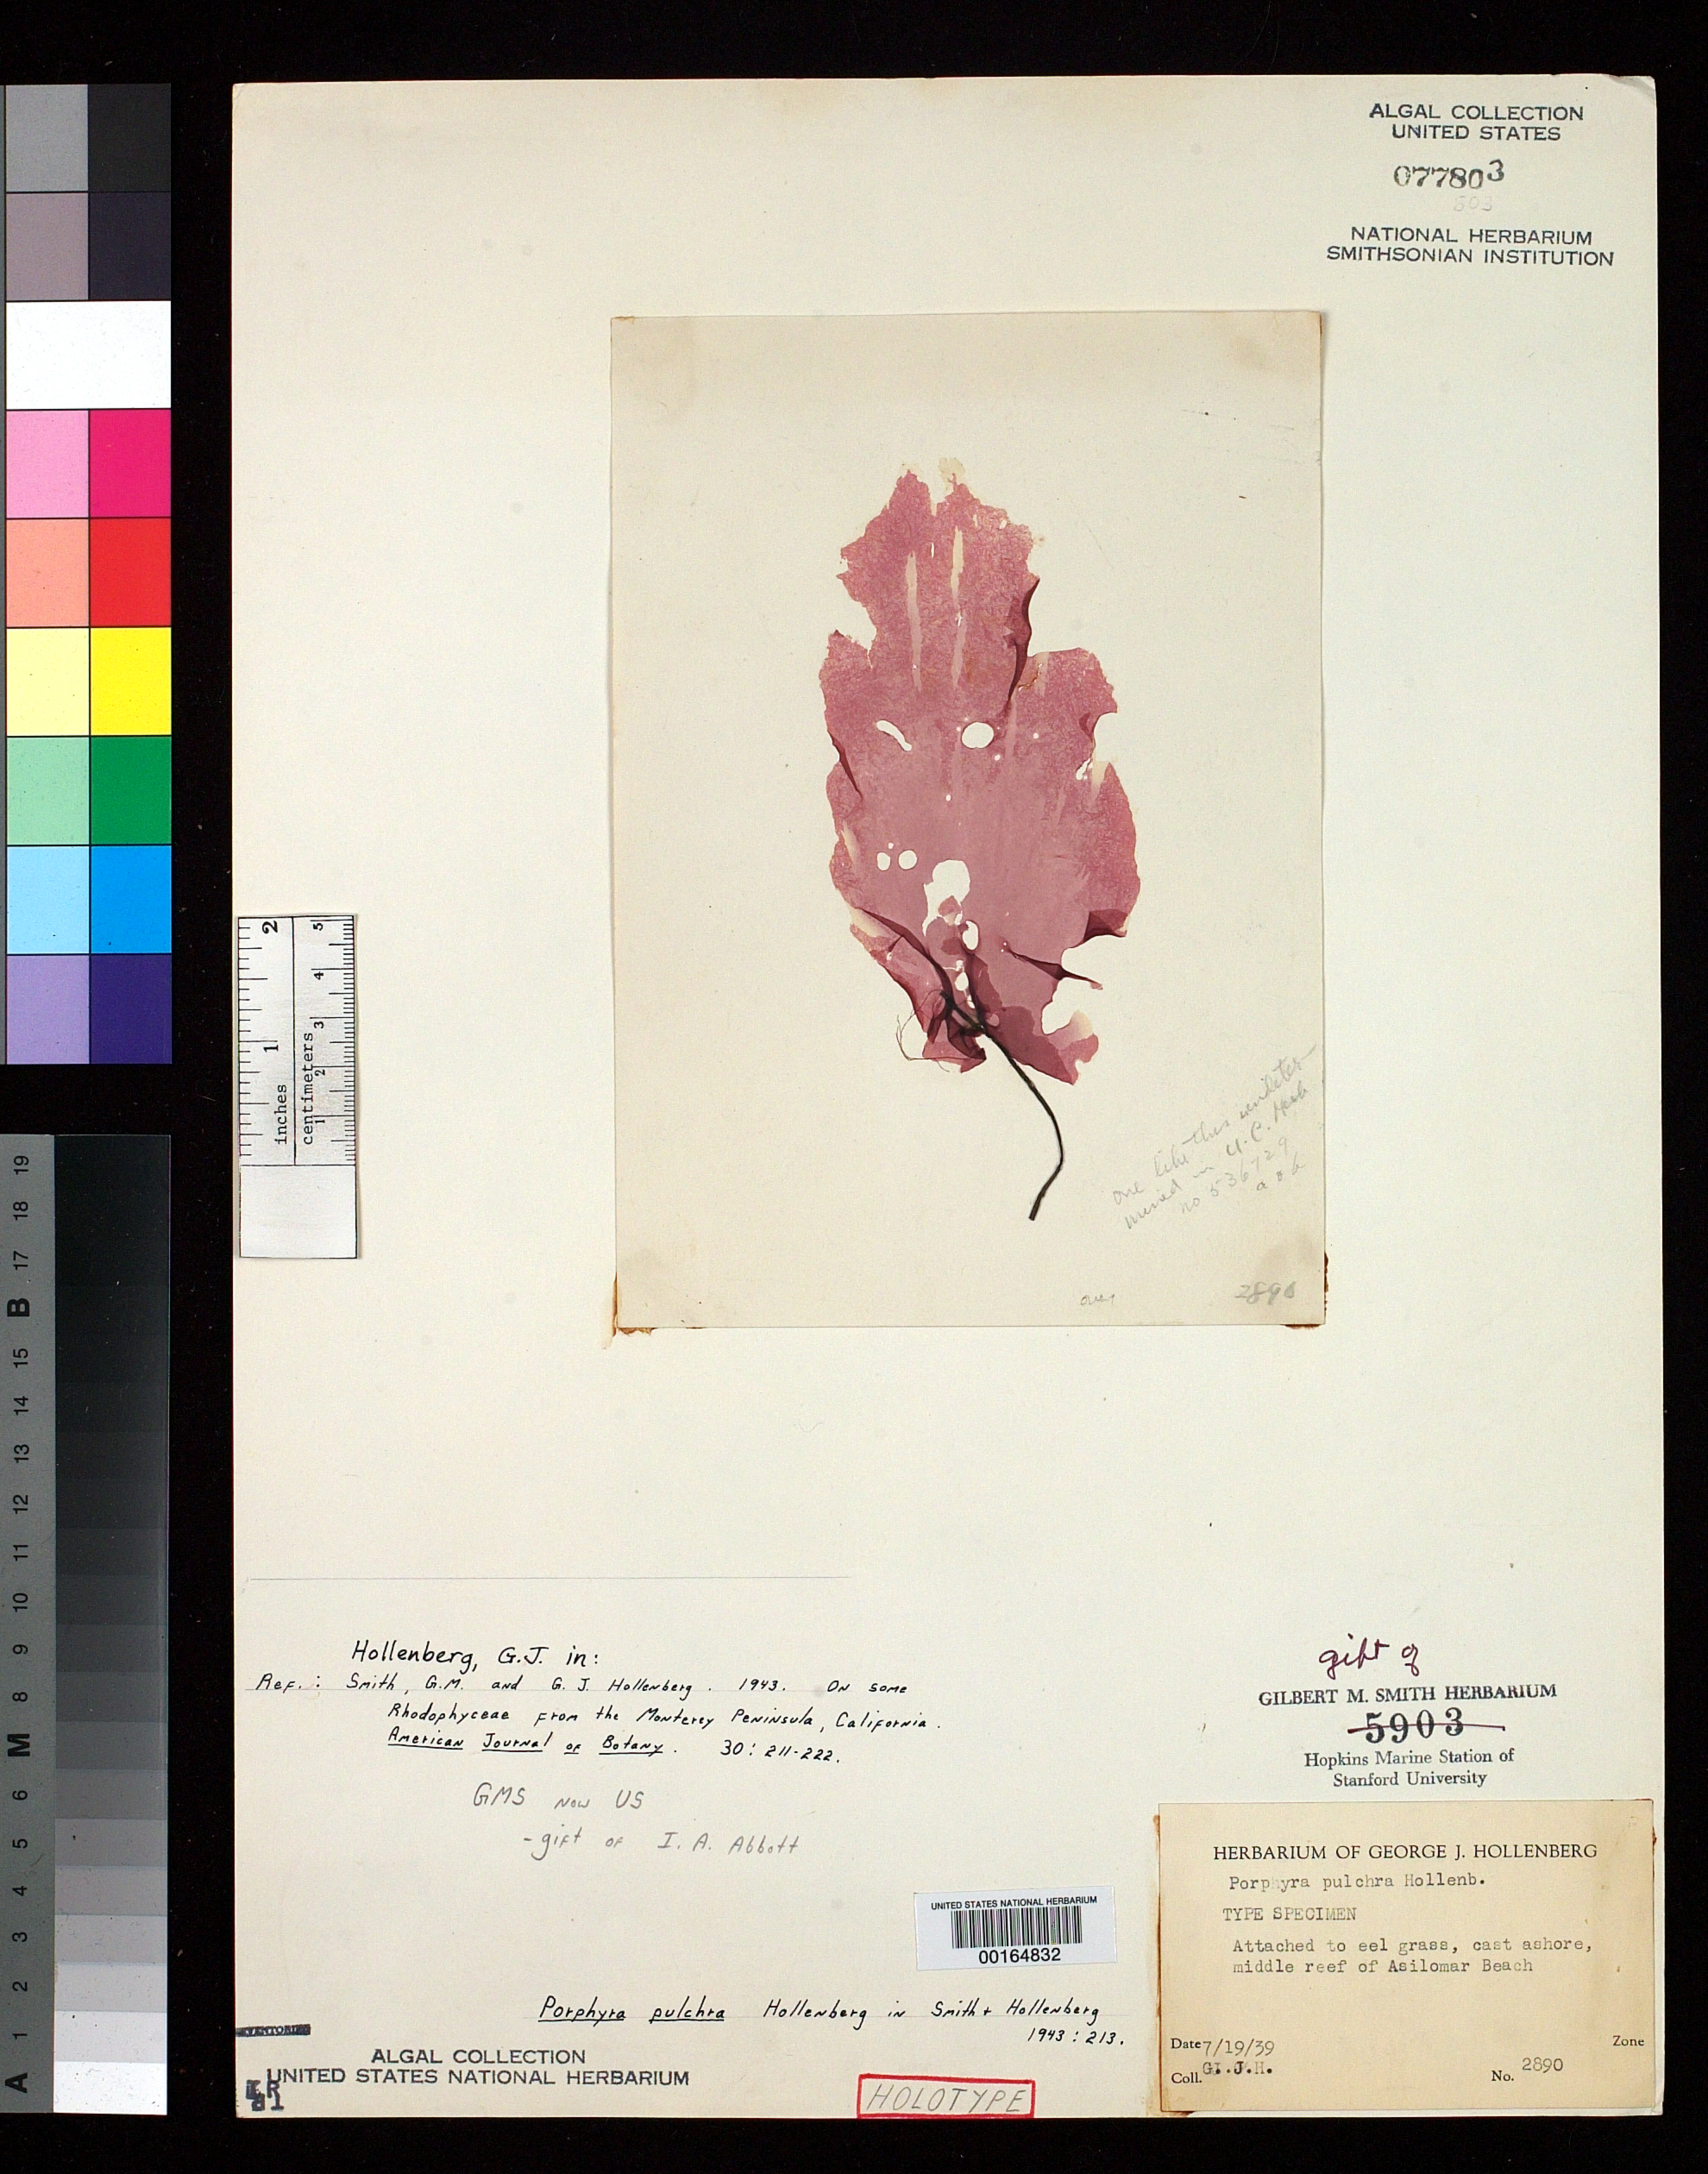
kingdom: Plantae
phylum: Rhodophyta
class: Bangiophyceae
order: Bangiales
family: Bangiaceae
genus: Porphyra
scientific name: Porphyra pulchra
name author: Hollenb. in G.M. Sm. & Hollenb.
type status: Holotype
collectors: G. Hollenberg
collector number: GJH 2890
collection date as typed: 19 Jul 1939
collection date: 1939-07-19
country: United States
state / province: California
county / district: Monterey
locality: Asilomar Beach.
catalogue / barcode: US 77803